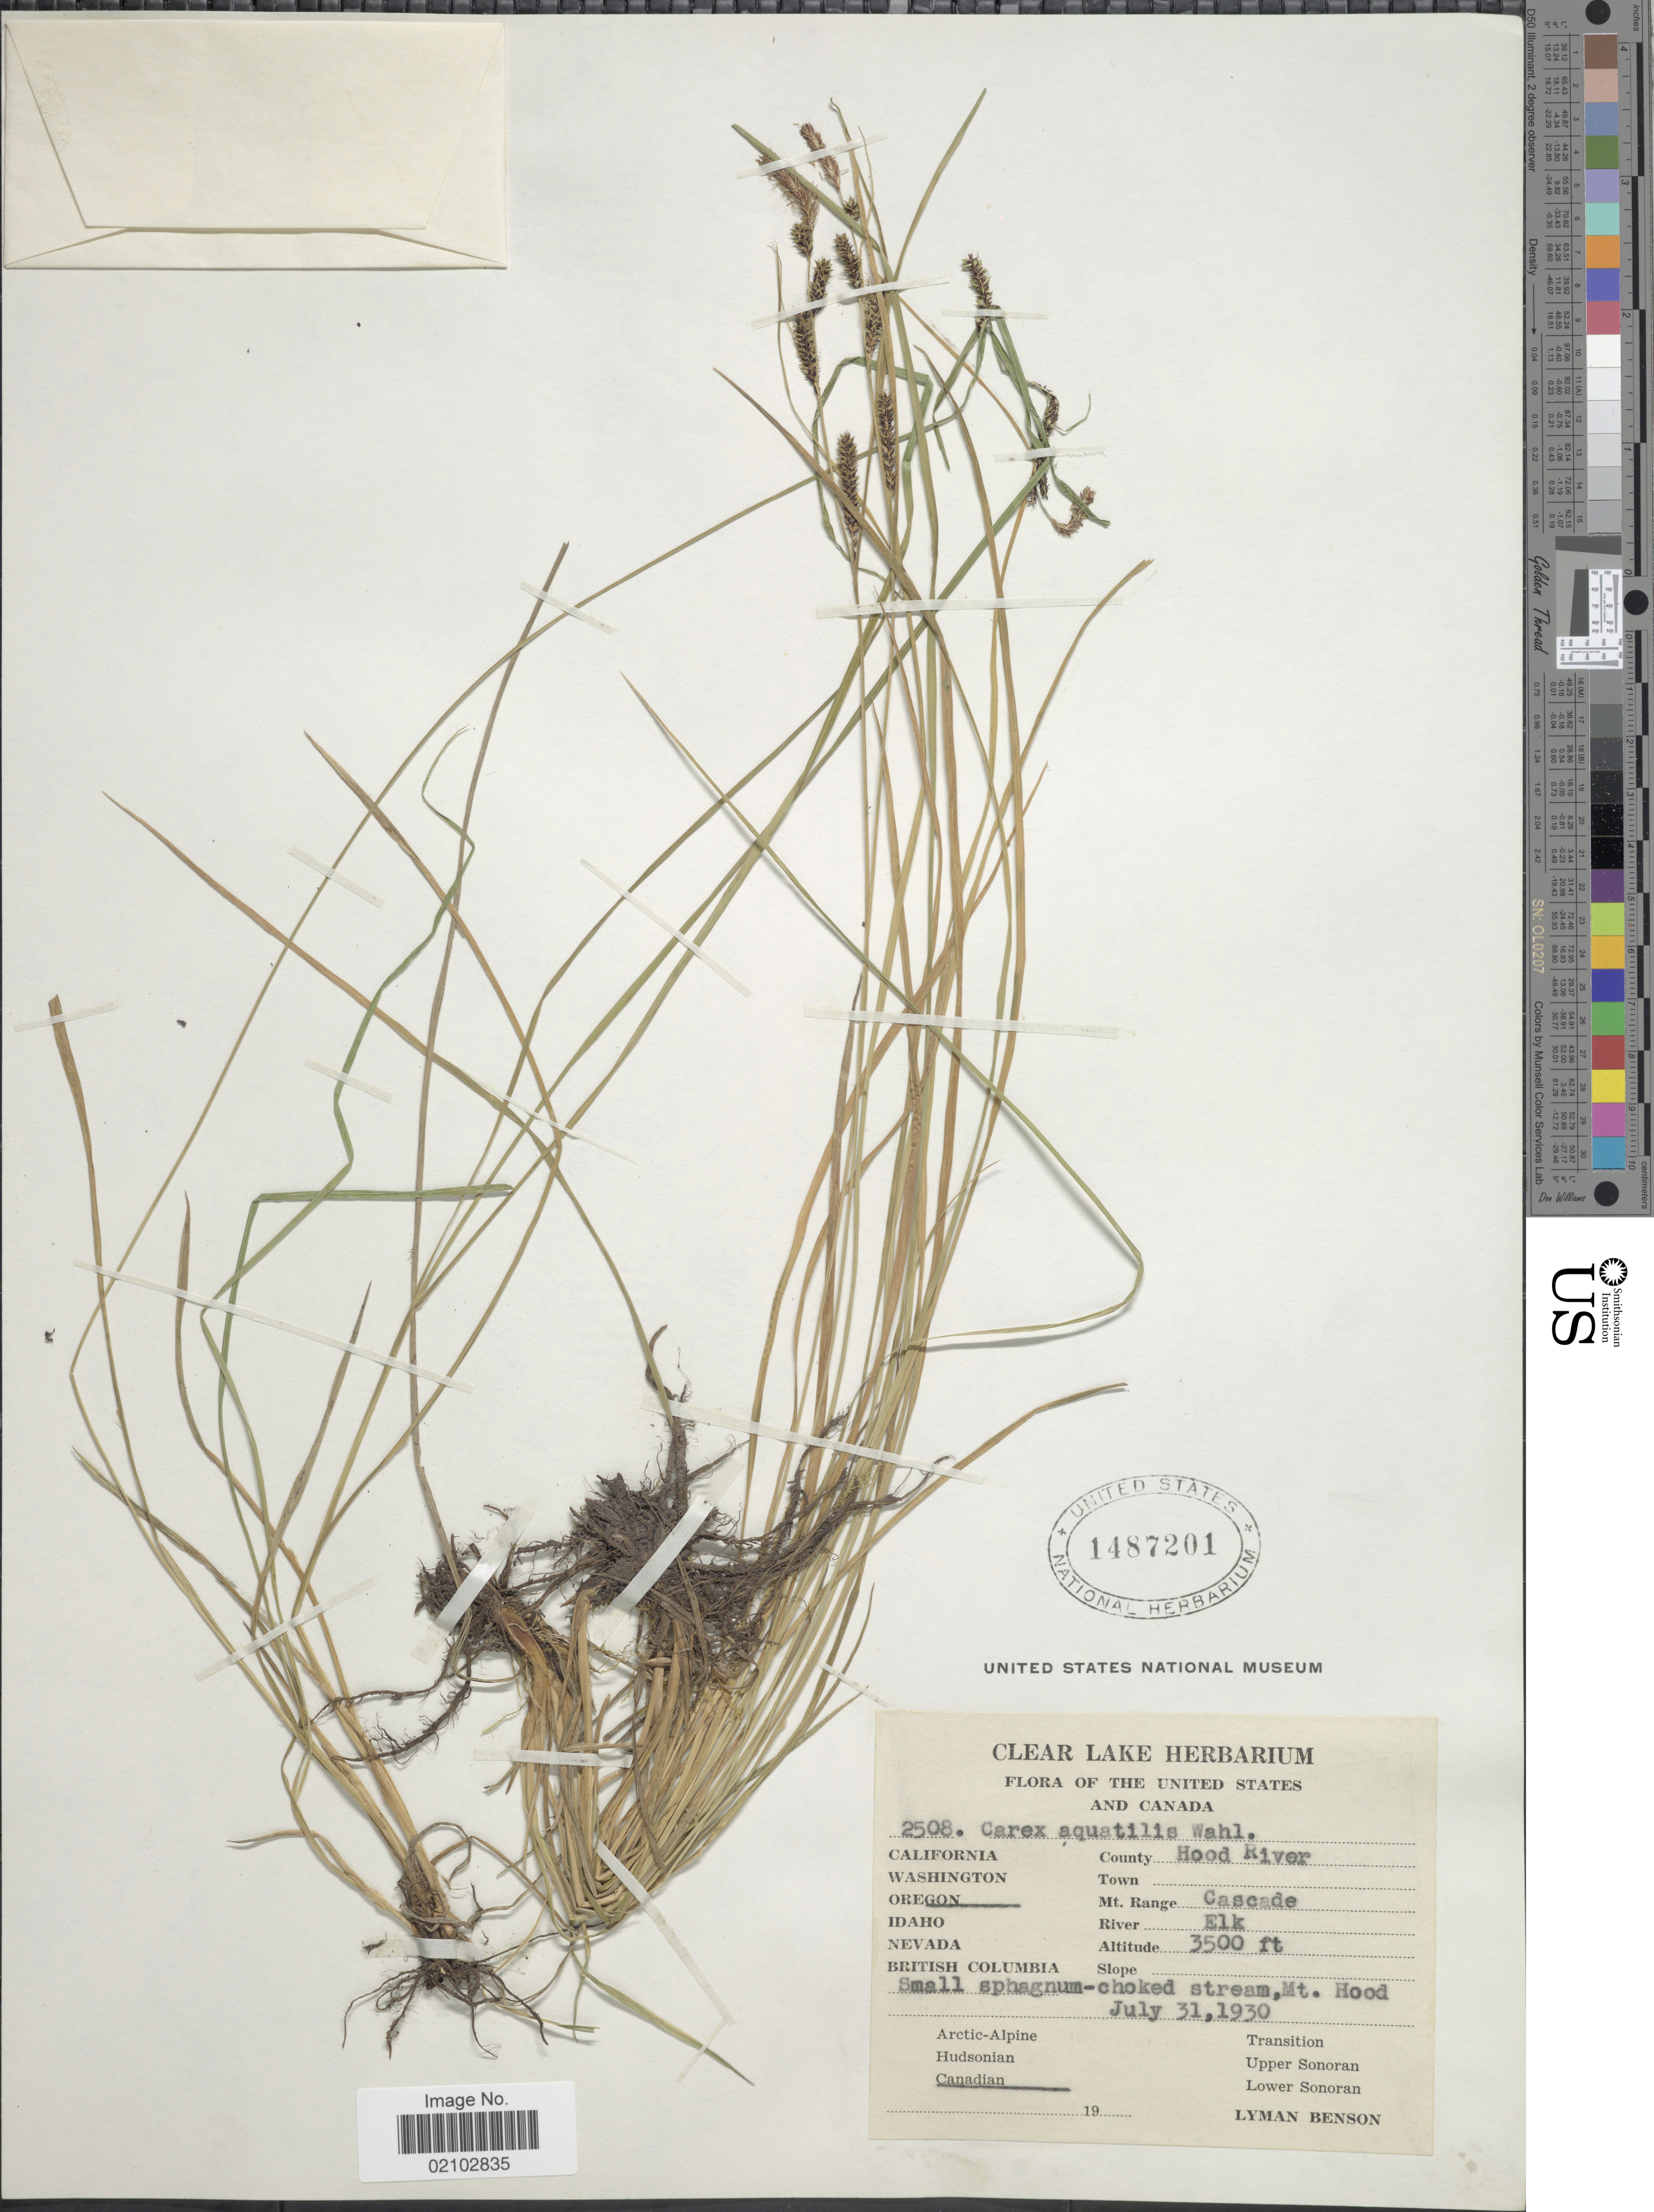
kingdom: Plantae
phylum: Tracheophyta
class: Liliopsida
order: Poales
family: Cyperaceae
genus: Carex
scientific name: Carex aquatilis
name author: Wahlenb.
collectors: L. D. Benson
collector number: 2508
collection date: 1930-07-31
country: United States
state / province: Oregon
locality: County Hood River, Mt. Range Cascade, River Elk, stream, Mt. Hood.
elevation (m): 1067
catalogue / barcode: US 1487201